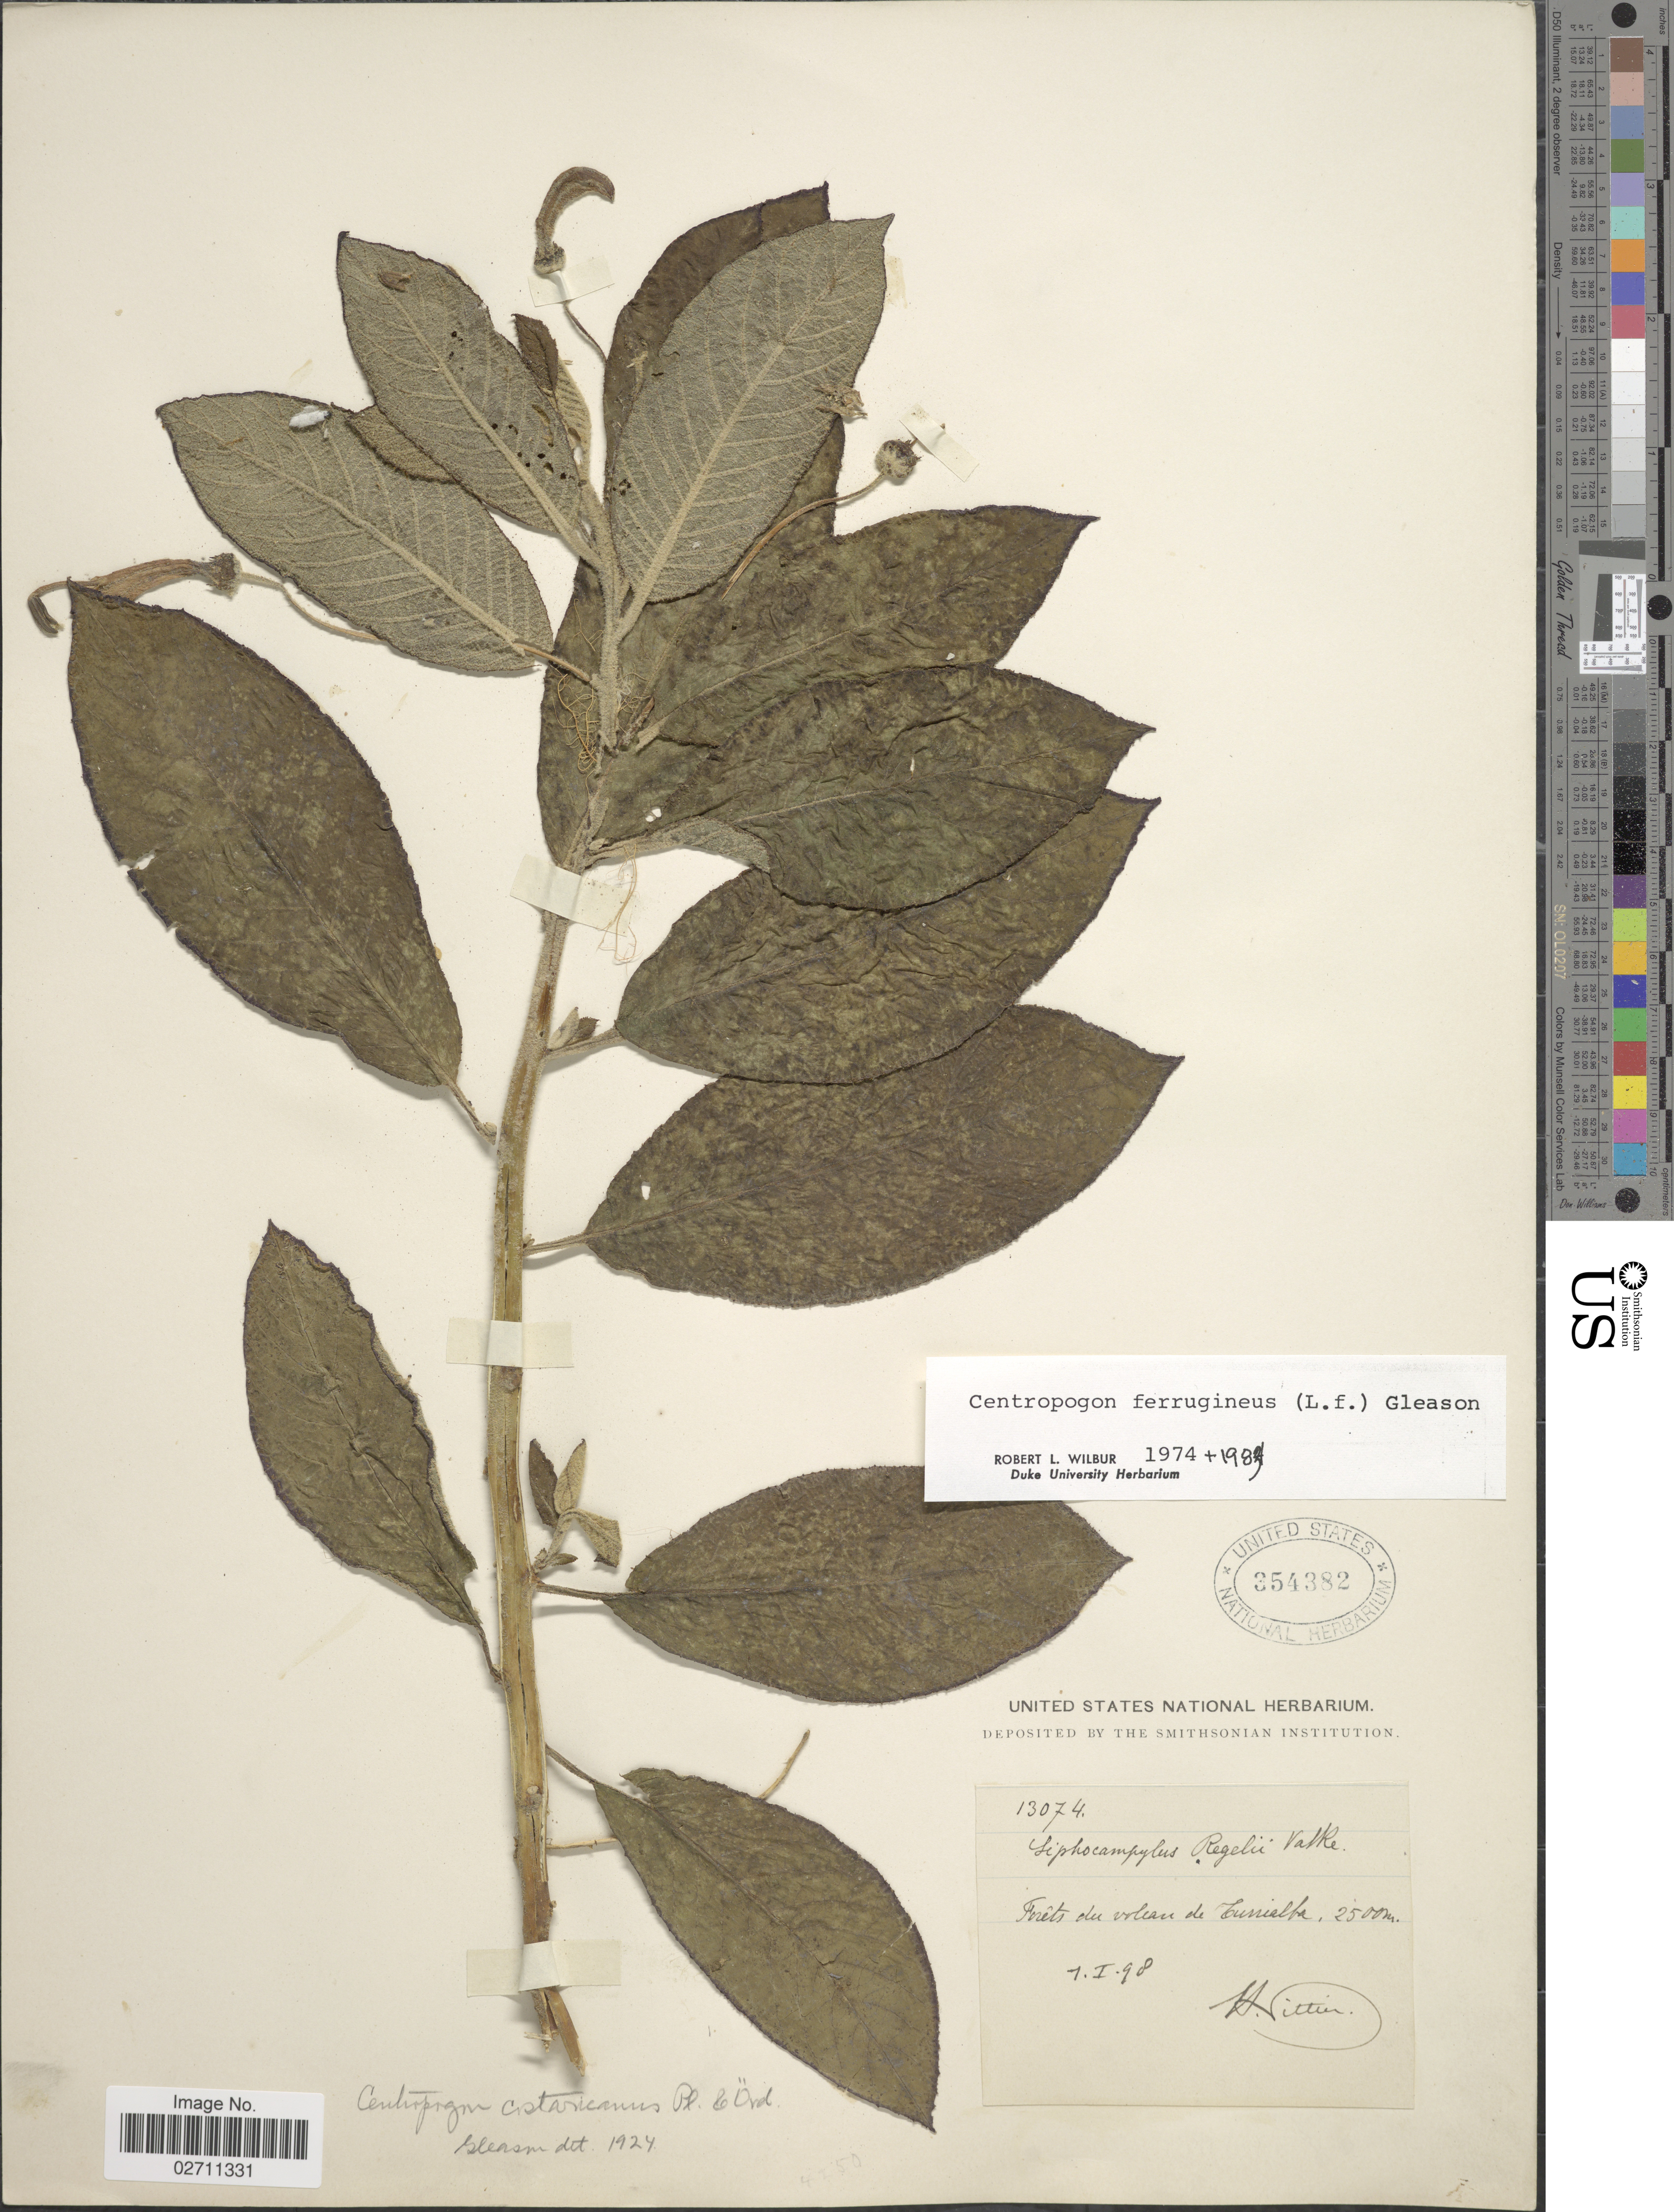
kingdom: Plantae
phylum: Tracheophyta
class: Magnoliopsida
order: Asterales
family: Campanulaceae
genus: Centropogon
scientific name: Centropogon ferrugineus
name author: (L. f.) Gleason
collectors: H. F. Pittier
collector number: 13074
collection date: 1898-01-01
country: Costa Rica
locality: Forets du volcan de Turrialba.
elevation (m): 2500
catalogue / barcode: US 354382